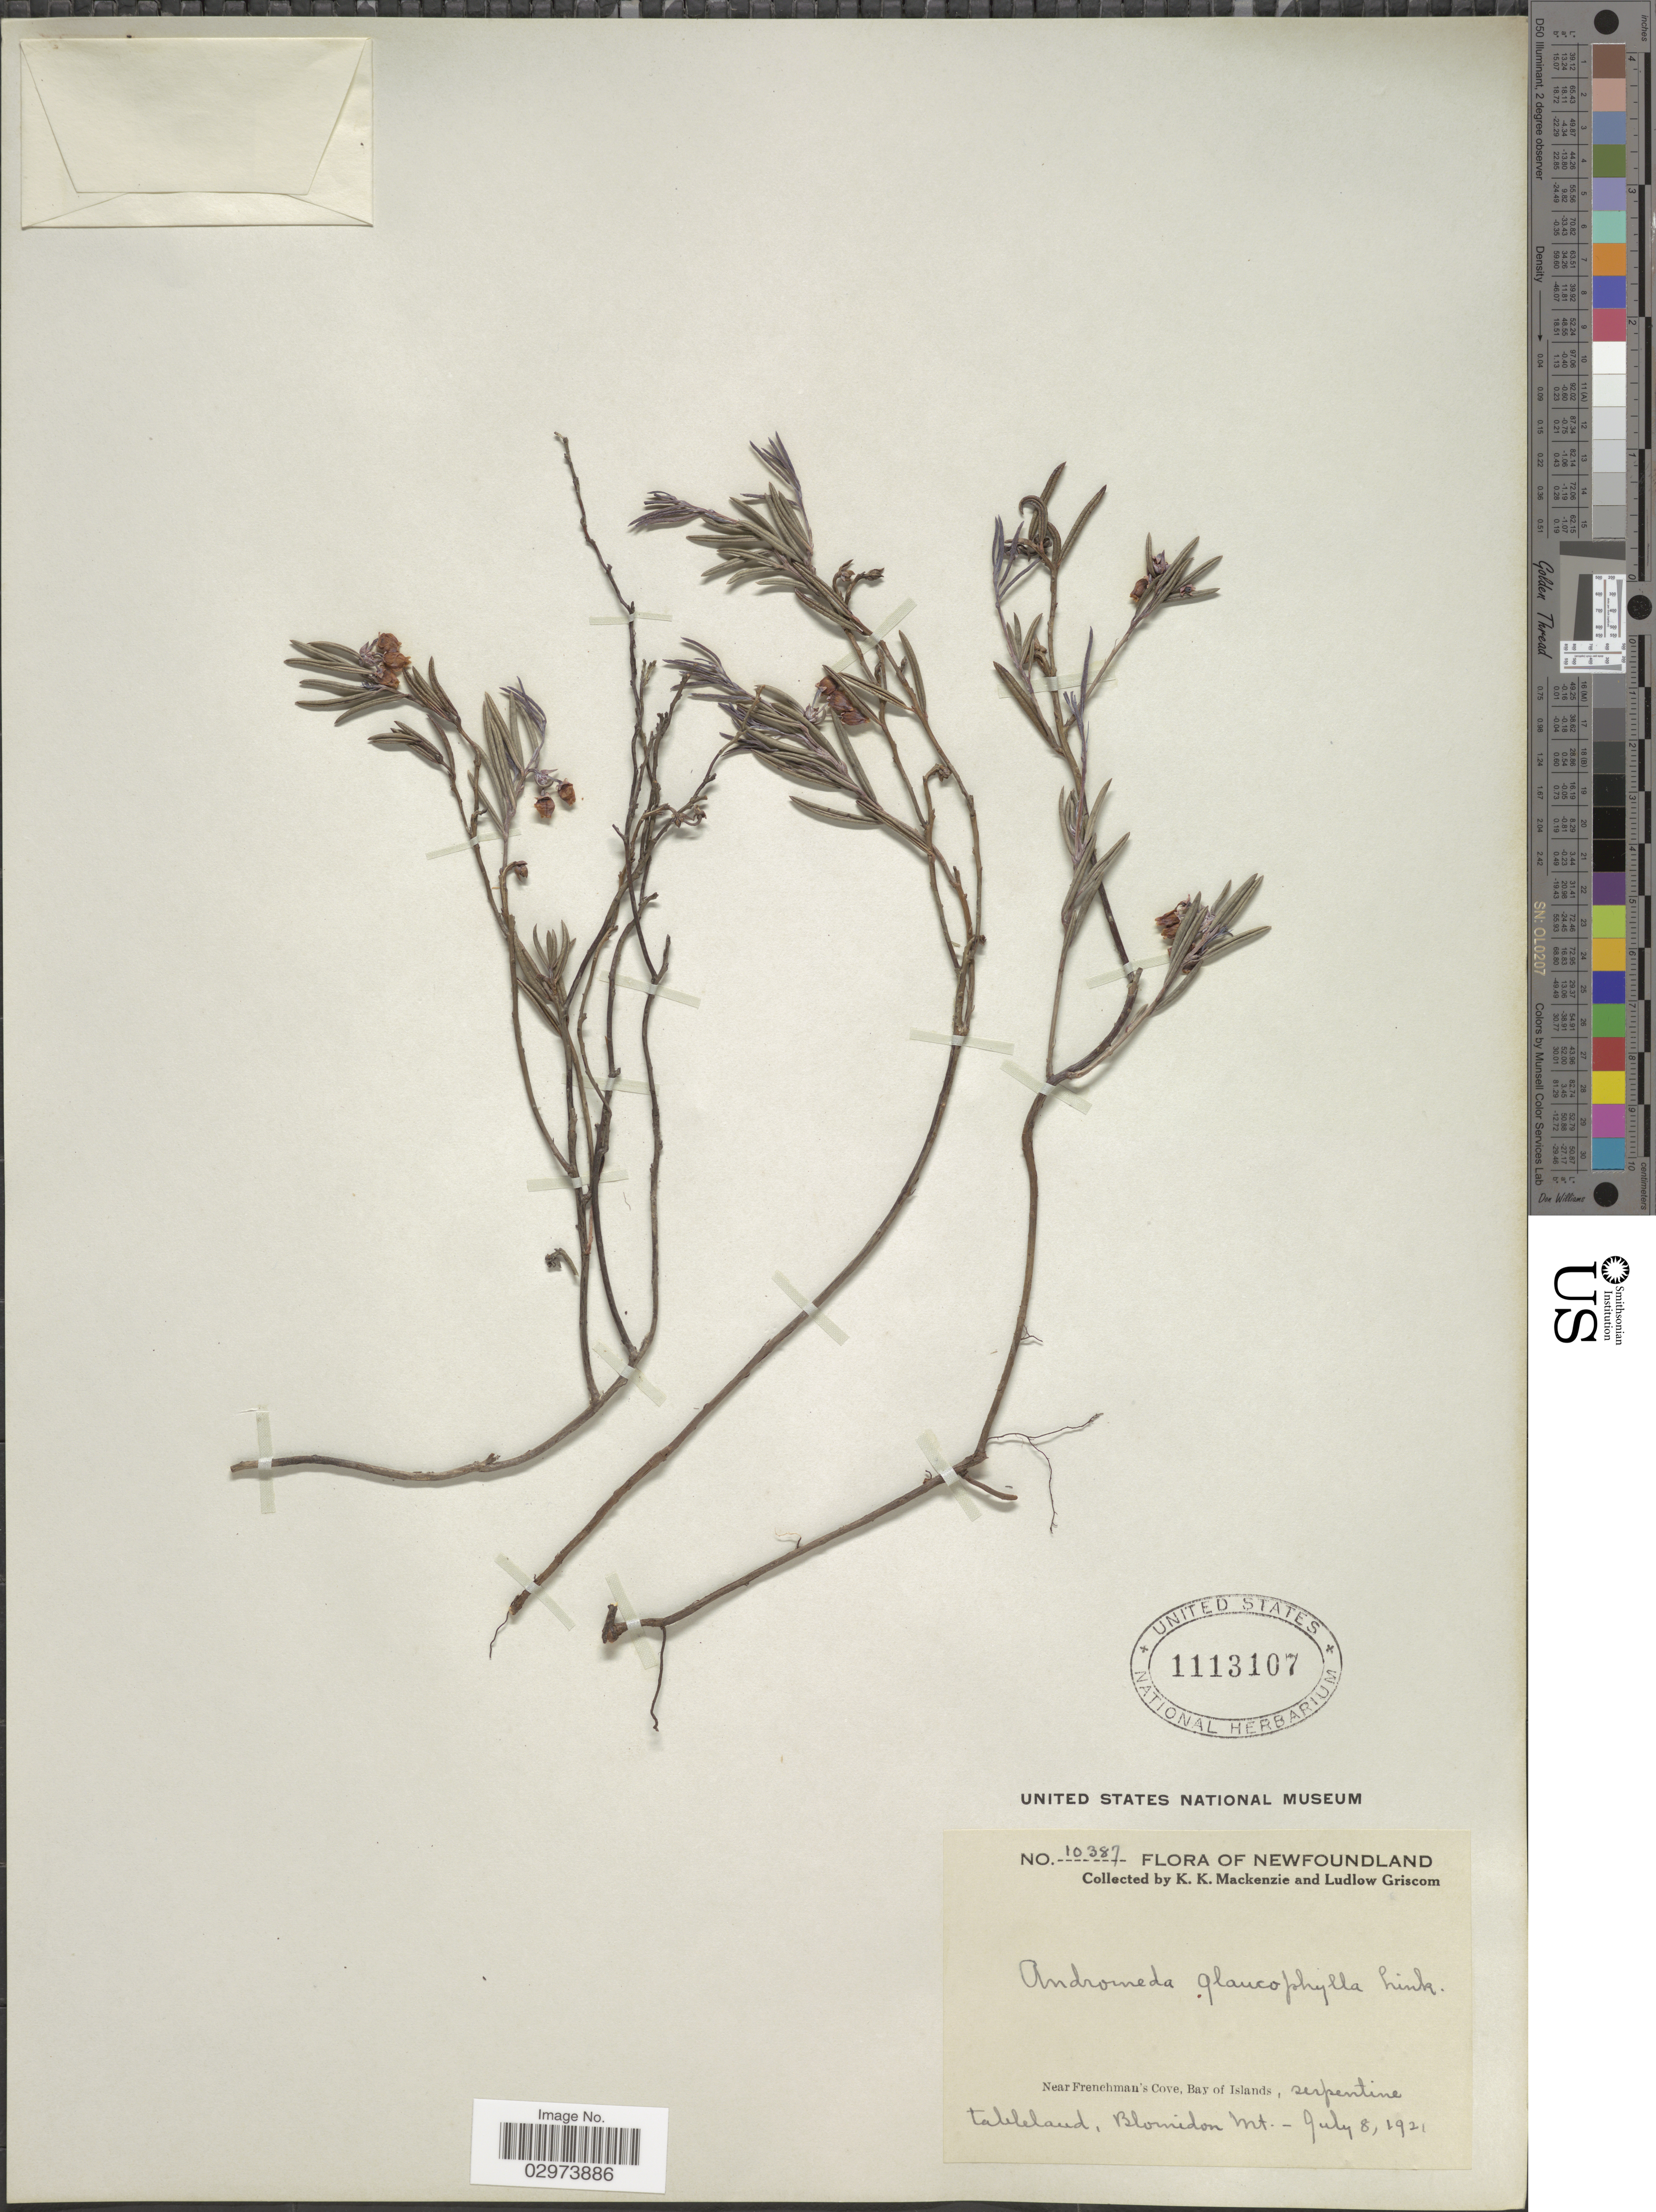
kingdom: Plantae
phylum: Tracheophyta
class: Magnoliopsida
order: Ericales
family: Ericaceae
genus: Andromeda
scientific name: Andromeda polifolia var. latifolia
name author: Aiton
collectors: K. K. Mackenzie & L. Griscom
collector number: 10387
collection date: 1921-07-08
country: Canada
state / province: Newfoundland and Labrador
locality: Near Frenchman's Cove, Bay of Islands, septentine tableland, Blomidon Mt.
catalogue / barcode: US 1113107